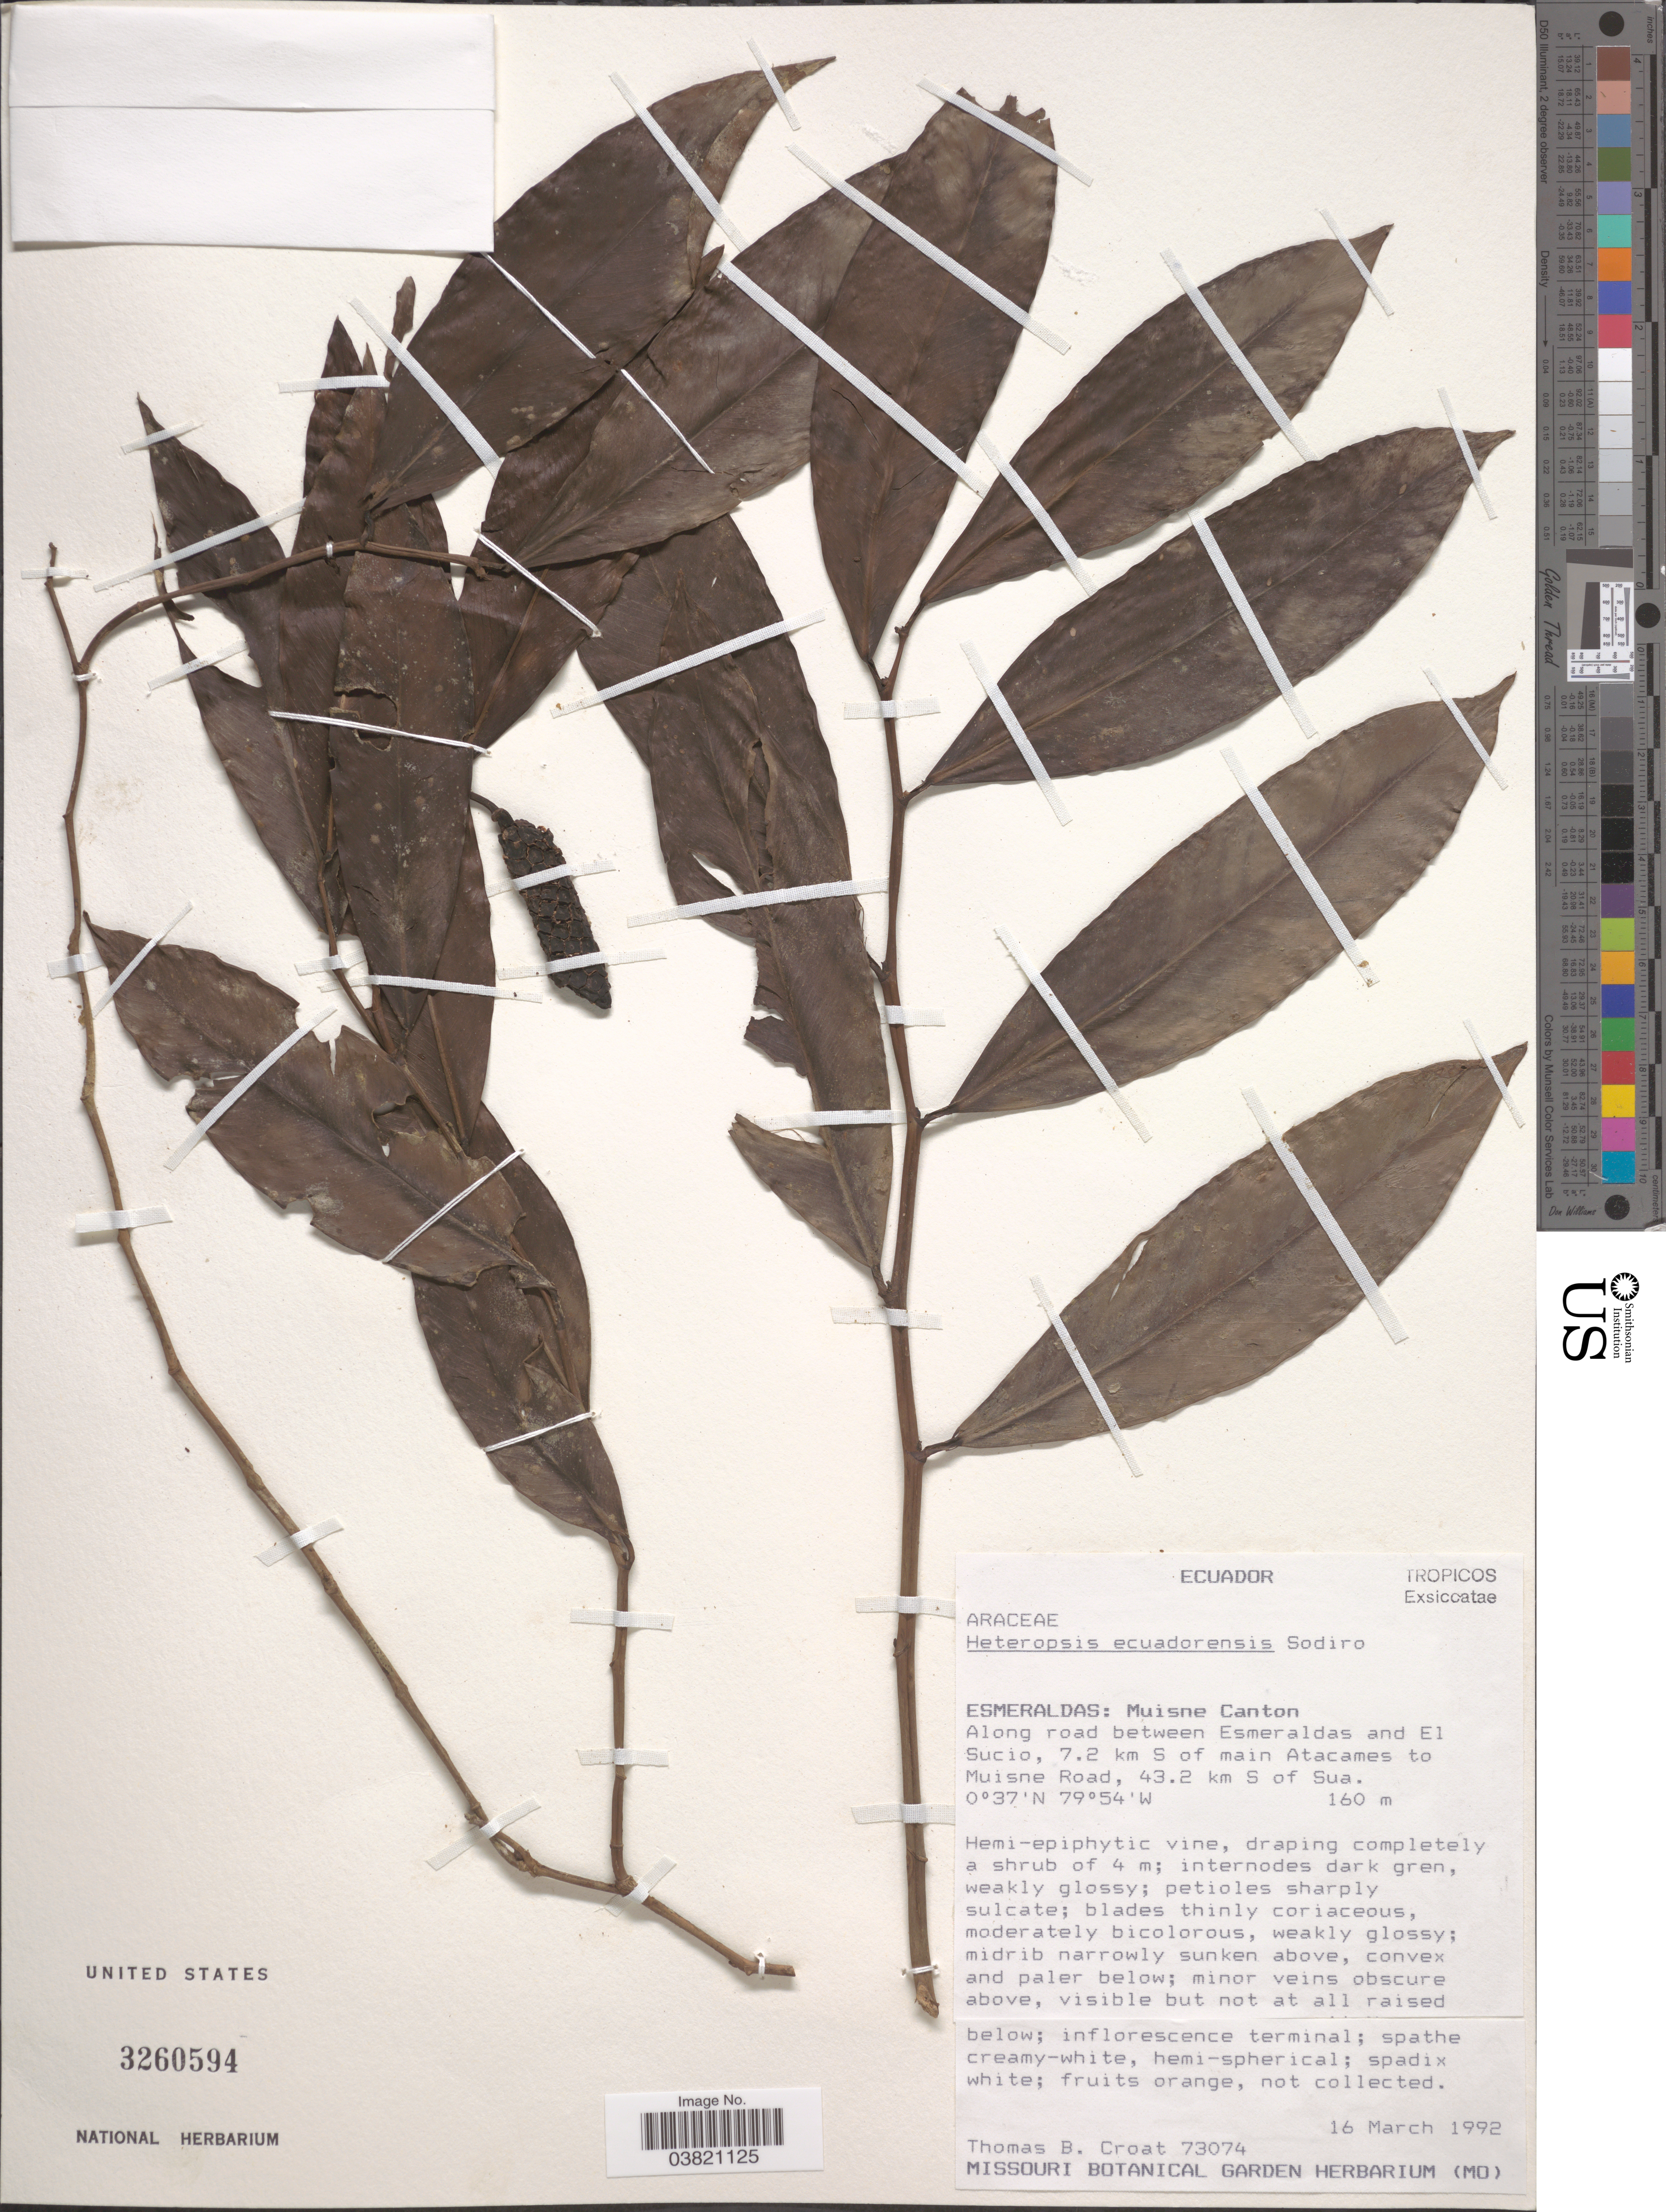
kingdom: Plantae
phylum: Tracheophyta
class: Liliopsida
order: Alismatales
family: Araceae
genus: Heteropsis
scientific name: Heteropsis ecuadorensis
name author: Sodiro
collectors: T. B. Croat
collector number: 73074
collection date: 1992-03-16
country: Ecuador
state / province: Esmeraldas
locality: Muisne Canton. Along road between Esmeraldas and El Sucio, 7.2 km S of main Atacames to Muisne Road, 43.2 km S of Sua.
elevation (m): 160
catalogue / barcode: US 3260594